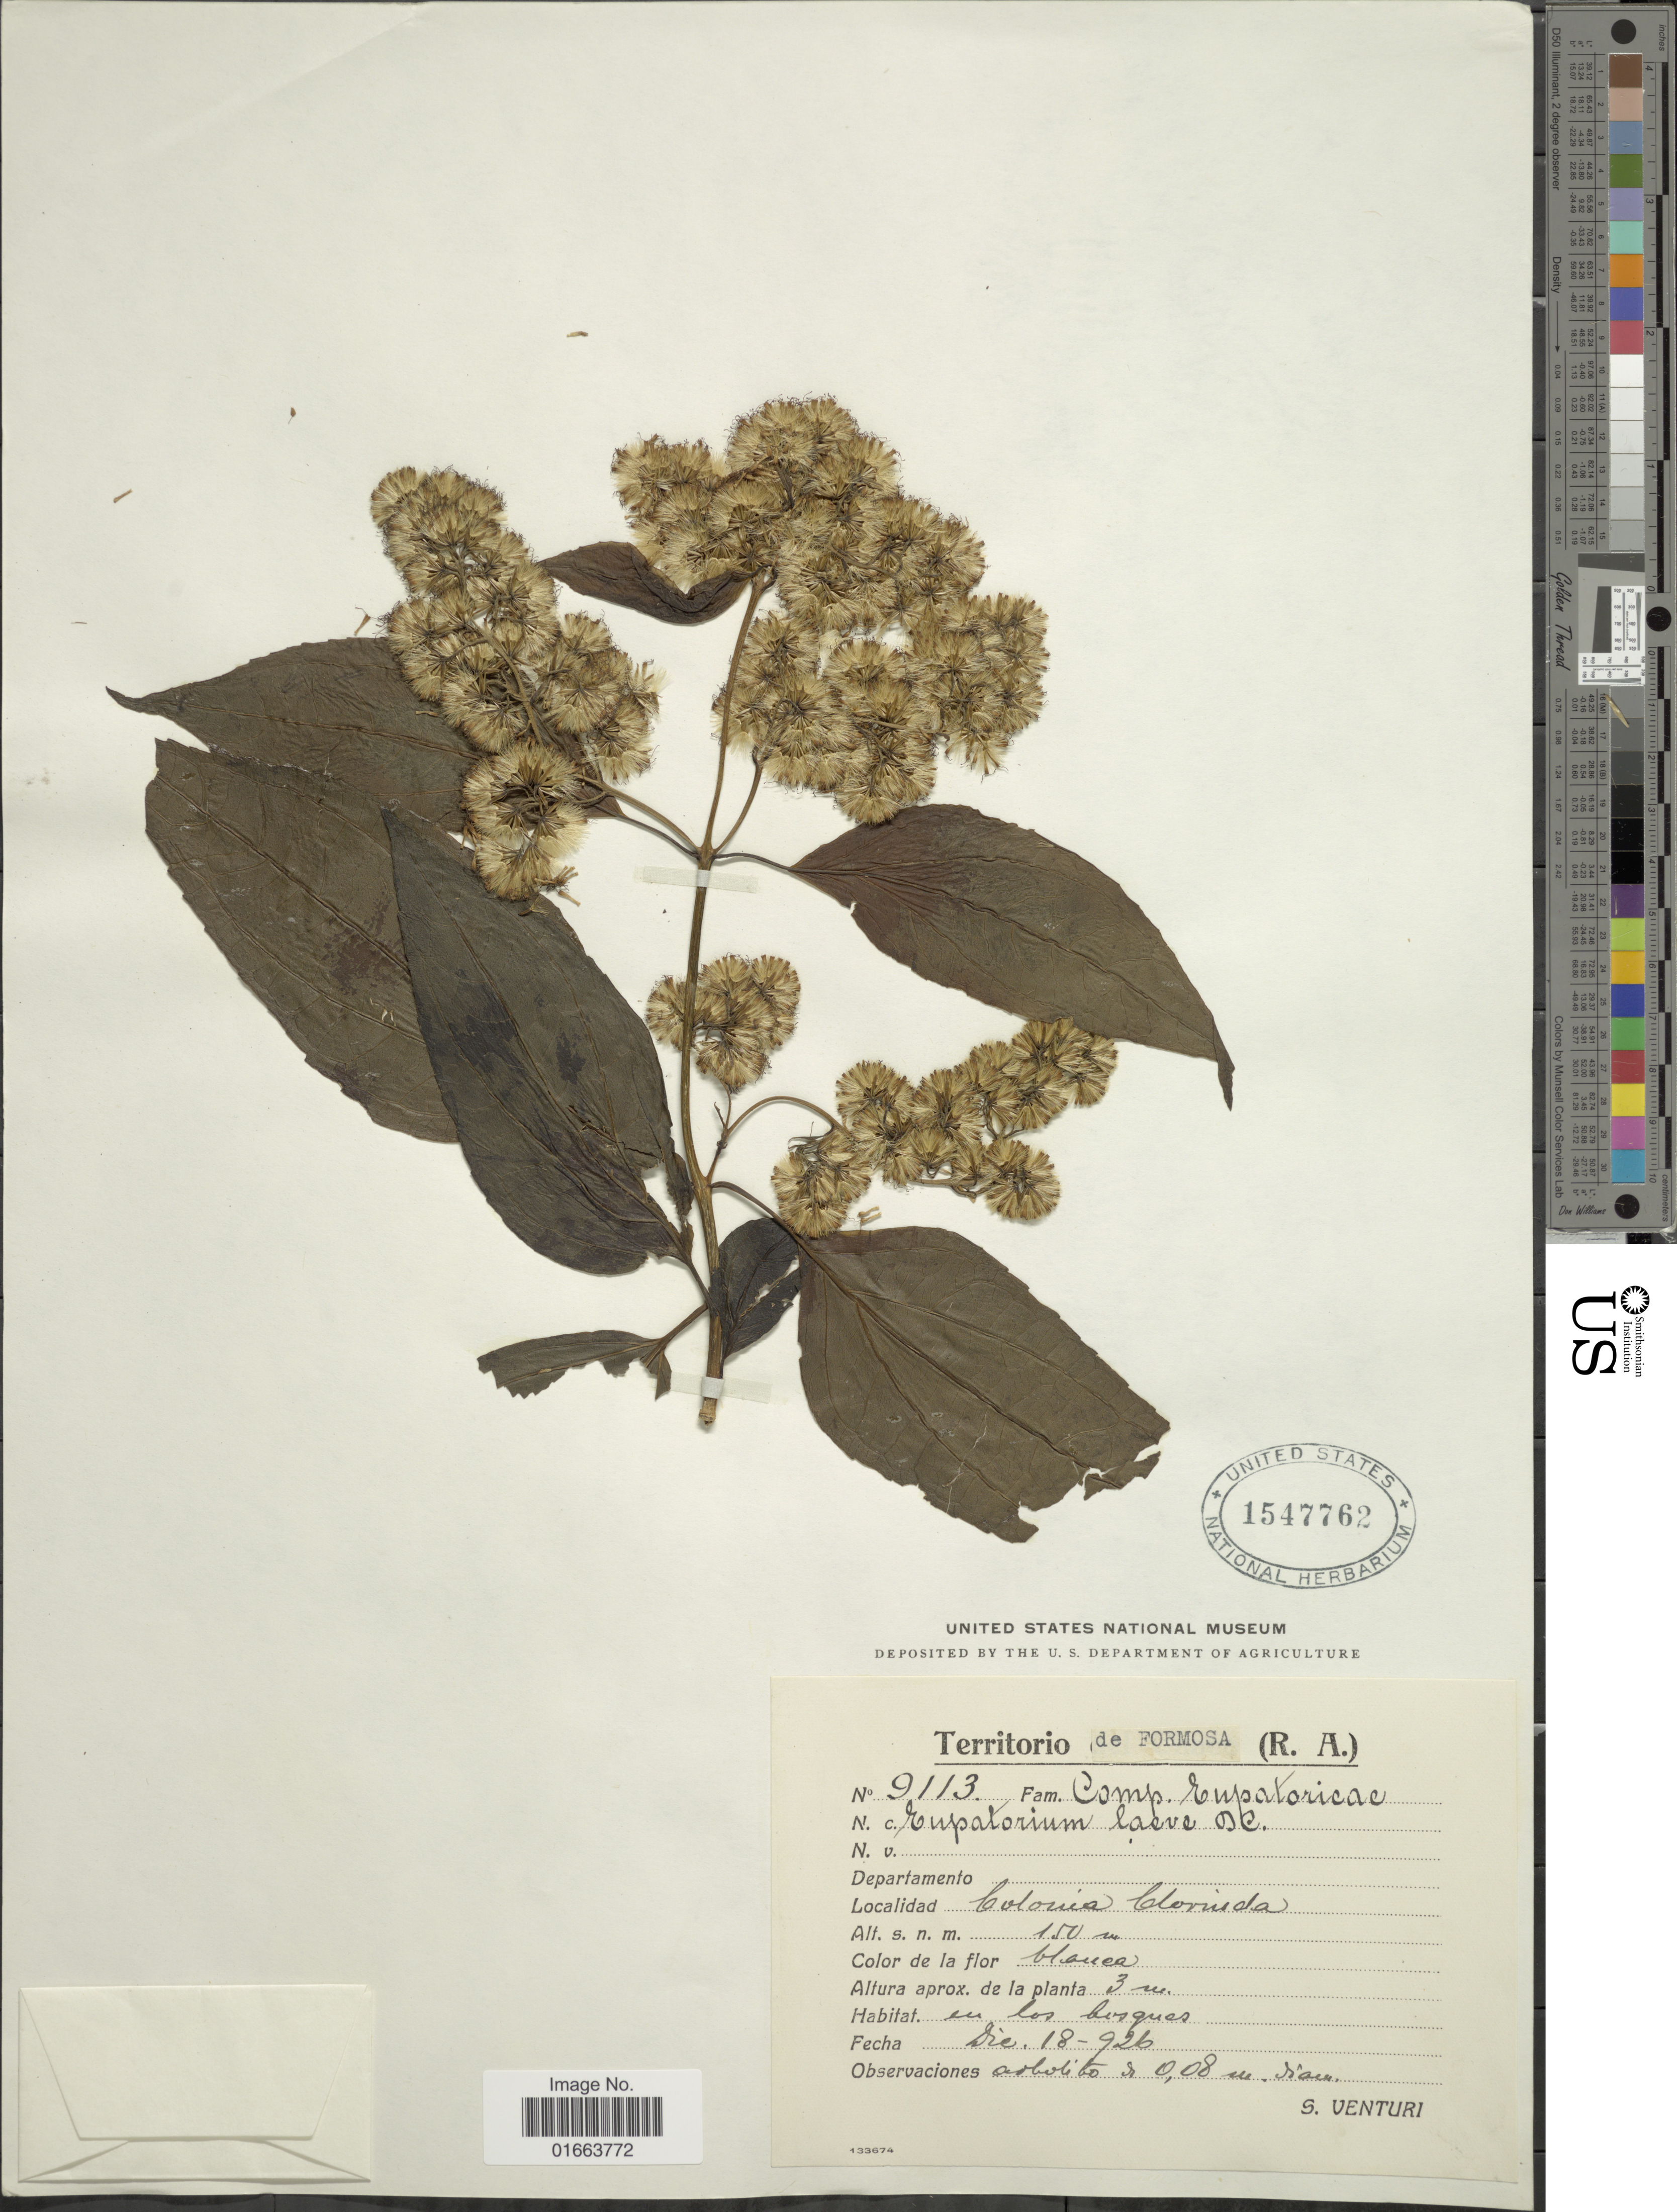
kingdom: Plantae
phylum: Tracheophyta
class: Magnoliopsida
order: Asterales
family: Asteraceae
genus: Koanophyllon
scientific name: Koanophyllon simillimum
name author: (B.L. Rob.) R.M. King & H. Rob.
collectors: S. Venturi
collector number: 9113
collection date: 1926-12-18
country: Argentina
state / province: Formosa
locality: Colonia Clornida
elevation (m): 150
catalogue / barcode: US 1547762